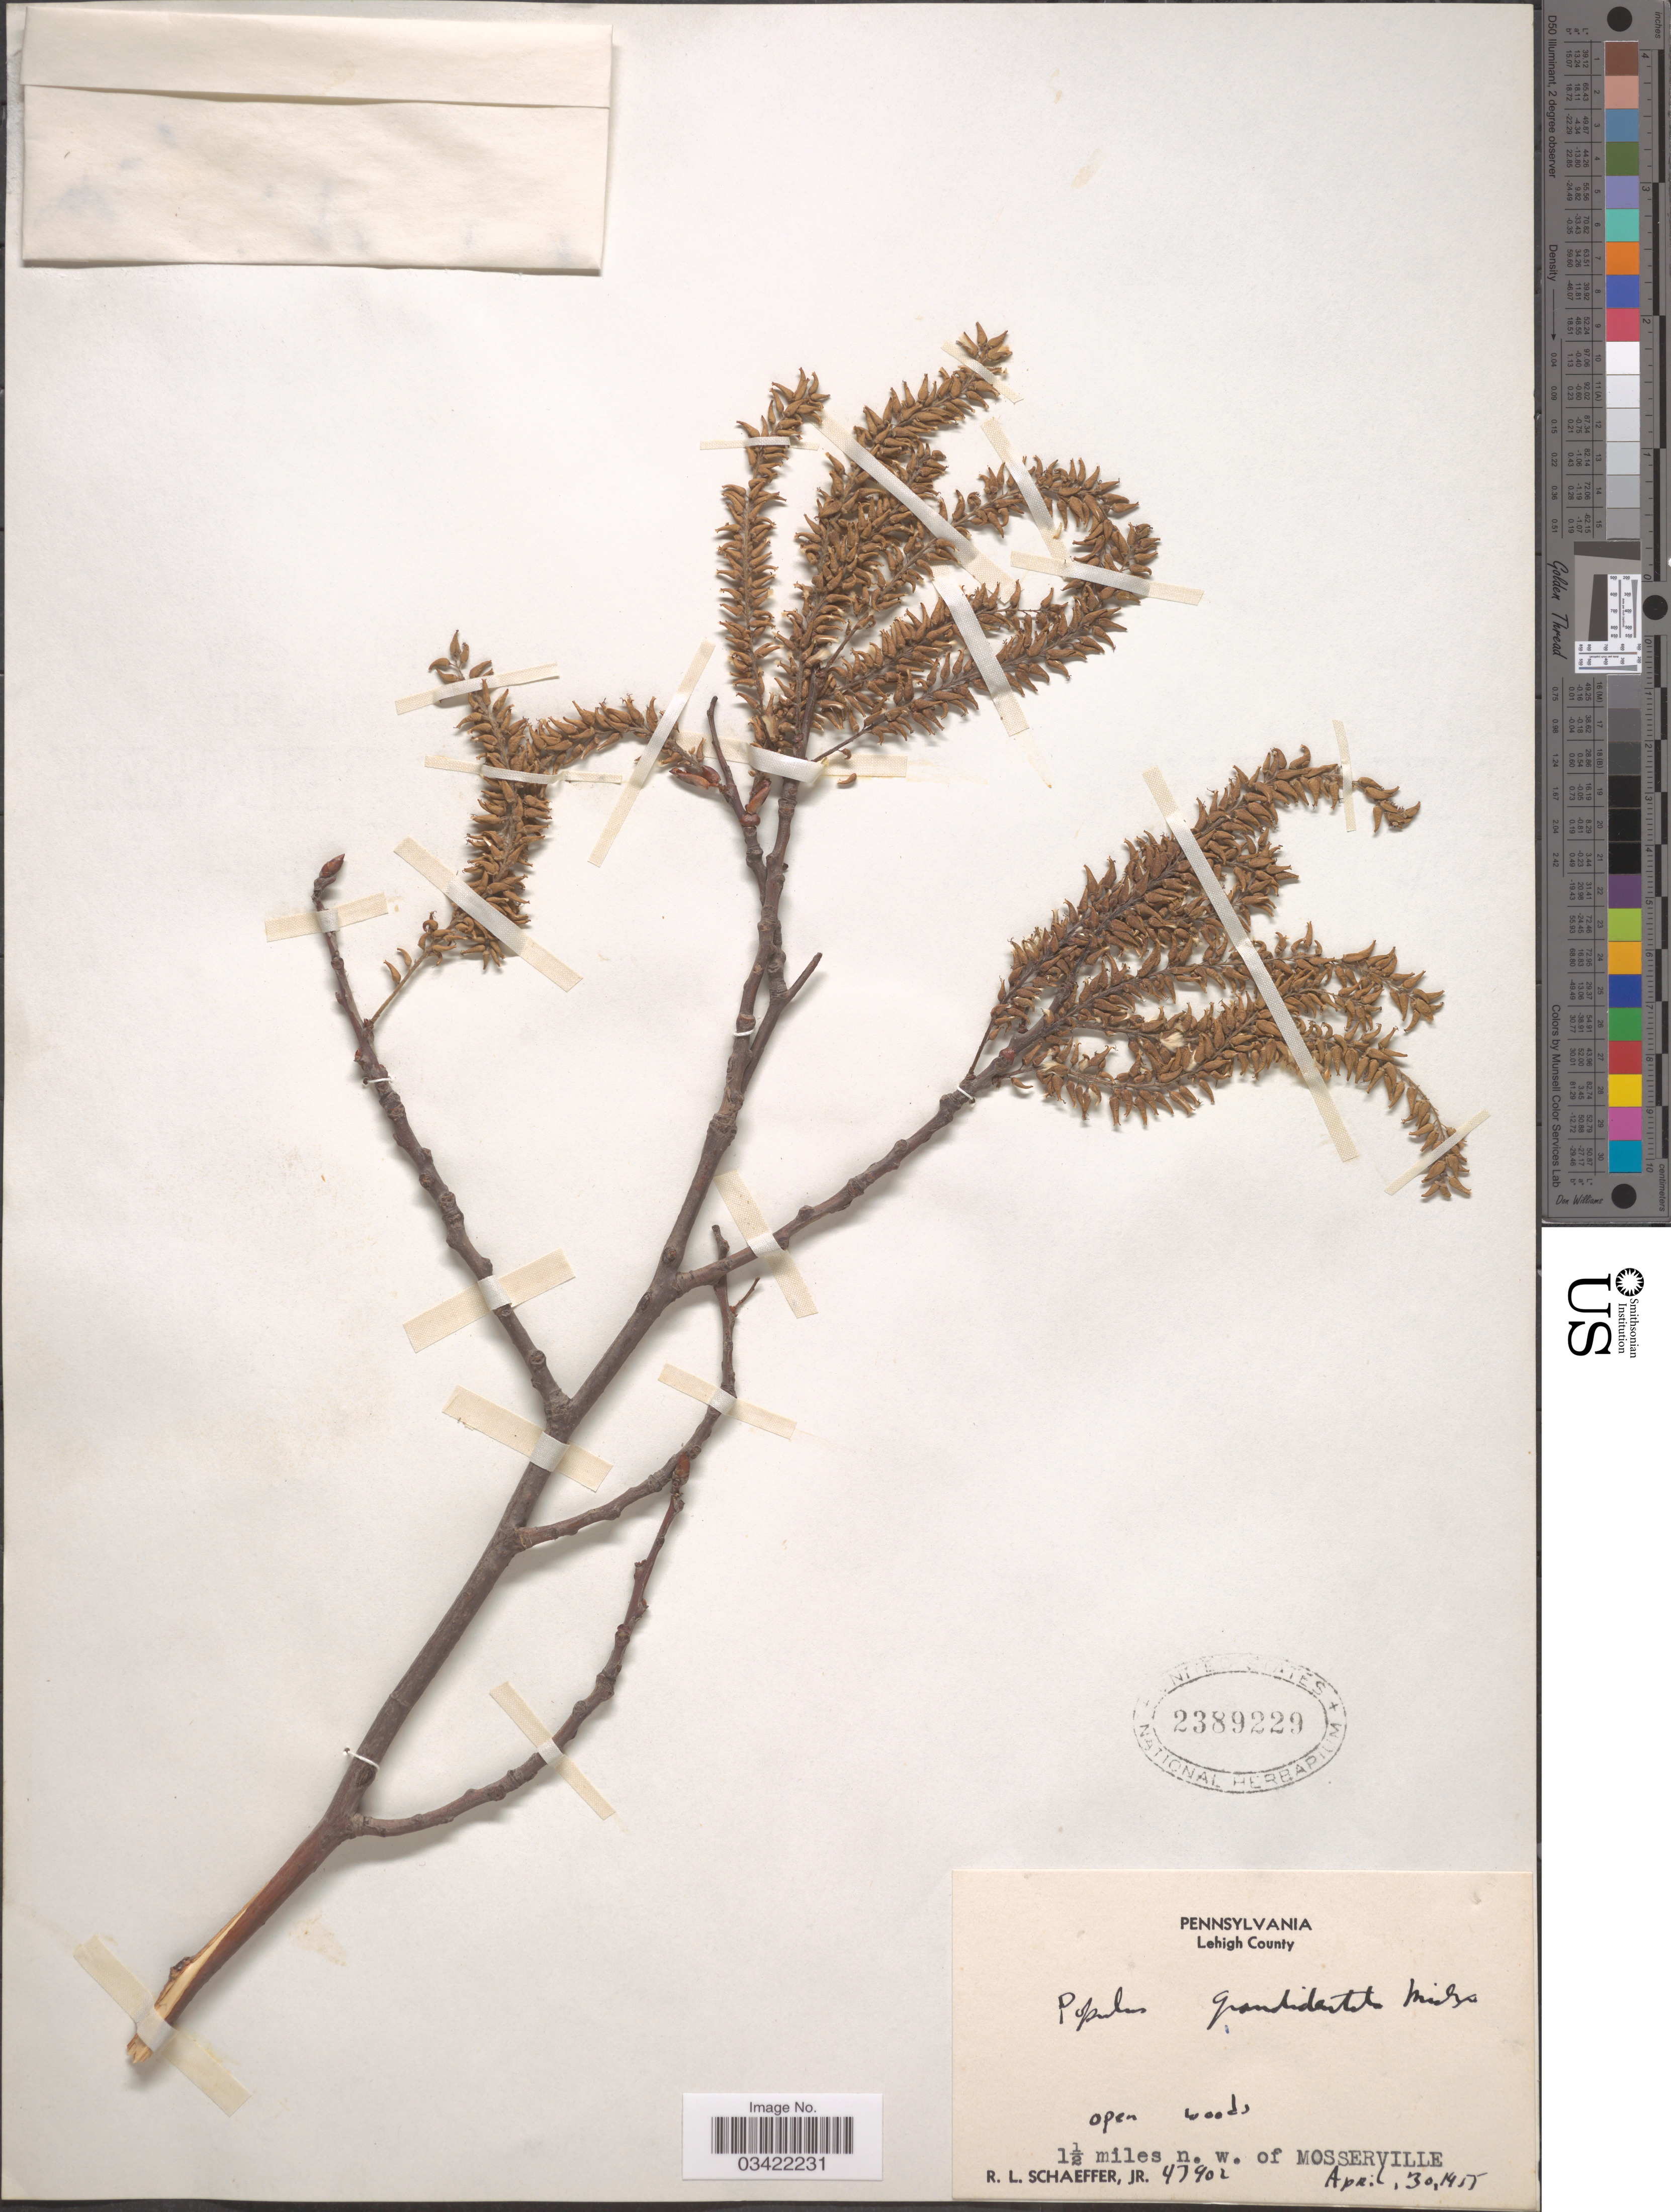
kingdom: Plantae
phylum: Tracheophyta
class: Magnoliopsida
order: Malpighiales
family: Salicaceae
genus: Populus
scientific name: Populus grandidentata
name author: Michx.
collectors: R. L. Schaeffer Jr.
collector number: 47902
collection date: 1955-04-30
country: United States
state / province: Pennsylvania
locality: Lehigh County. 1½ miles n. w. of Mosserville.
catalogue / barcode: US 2389229